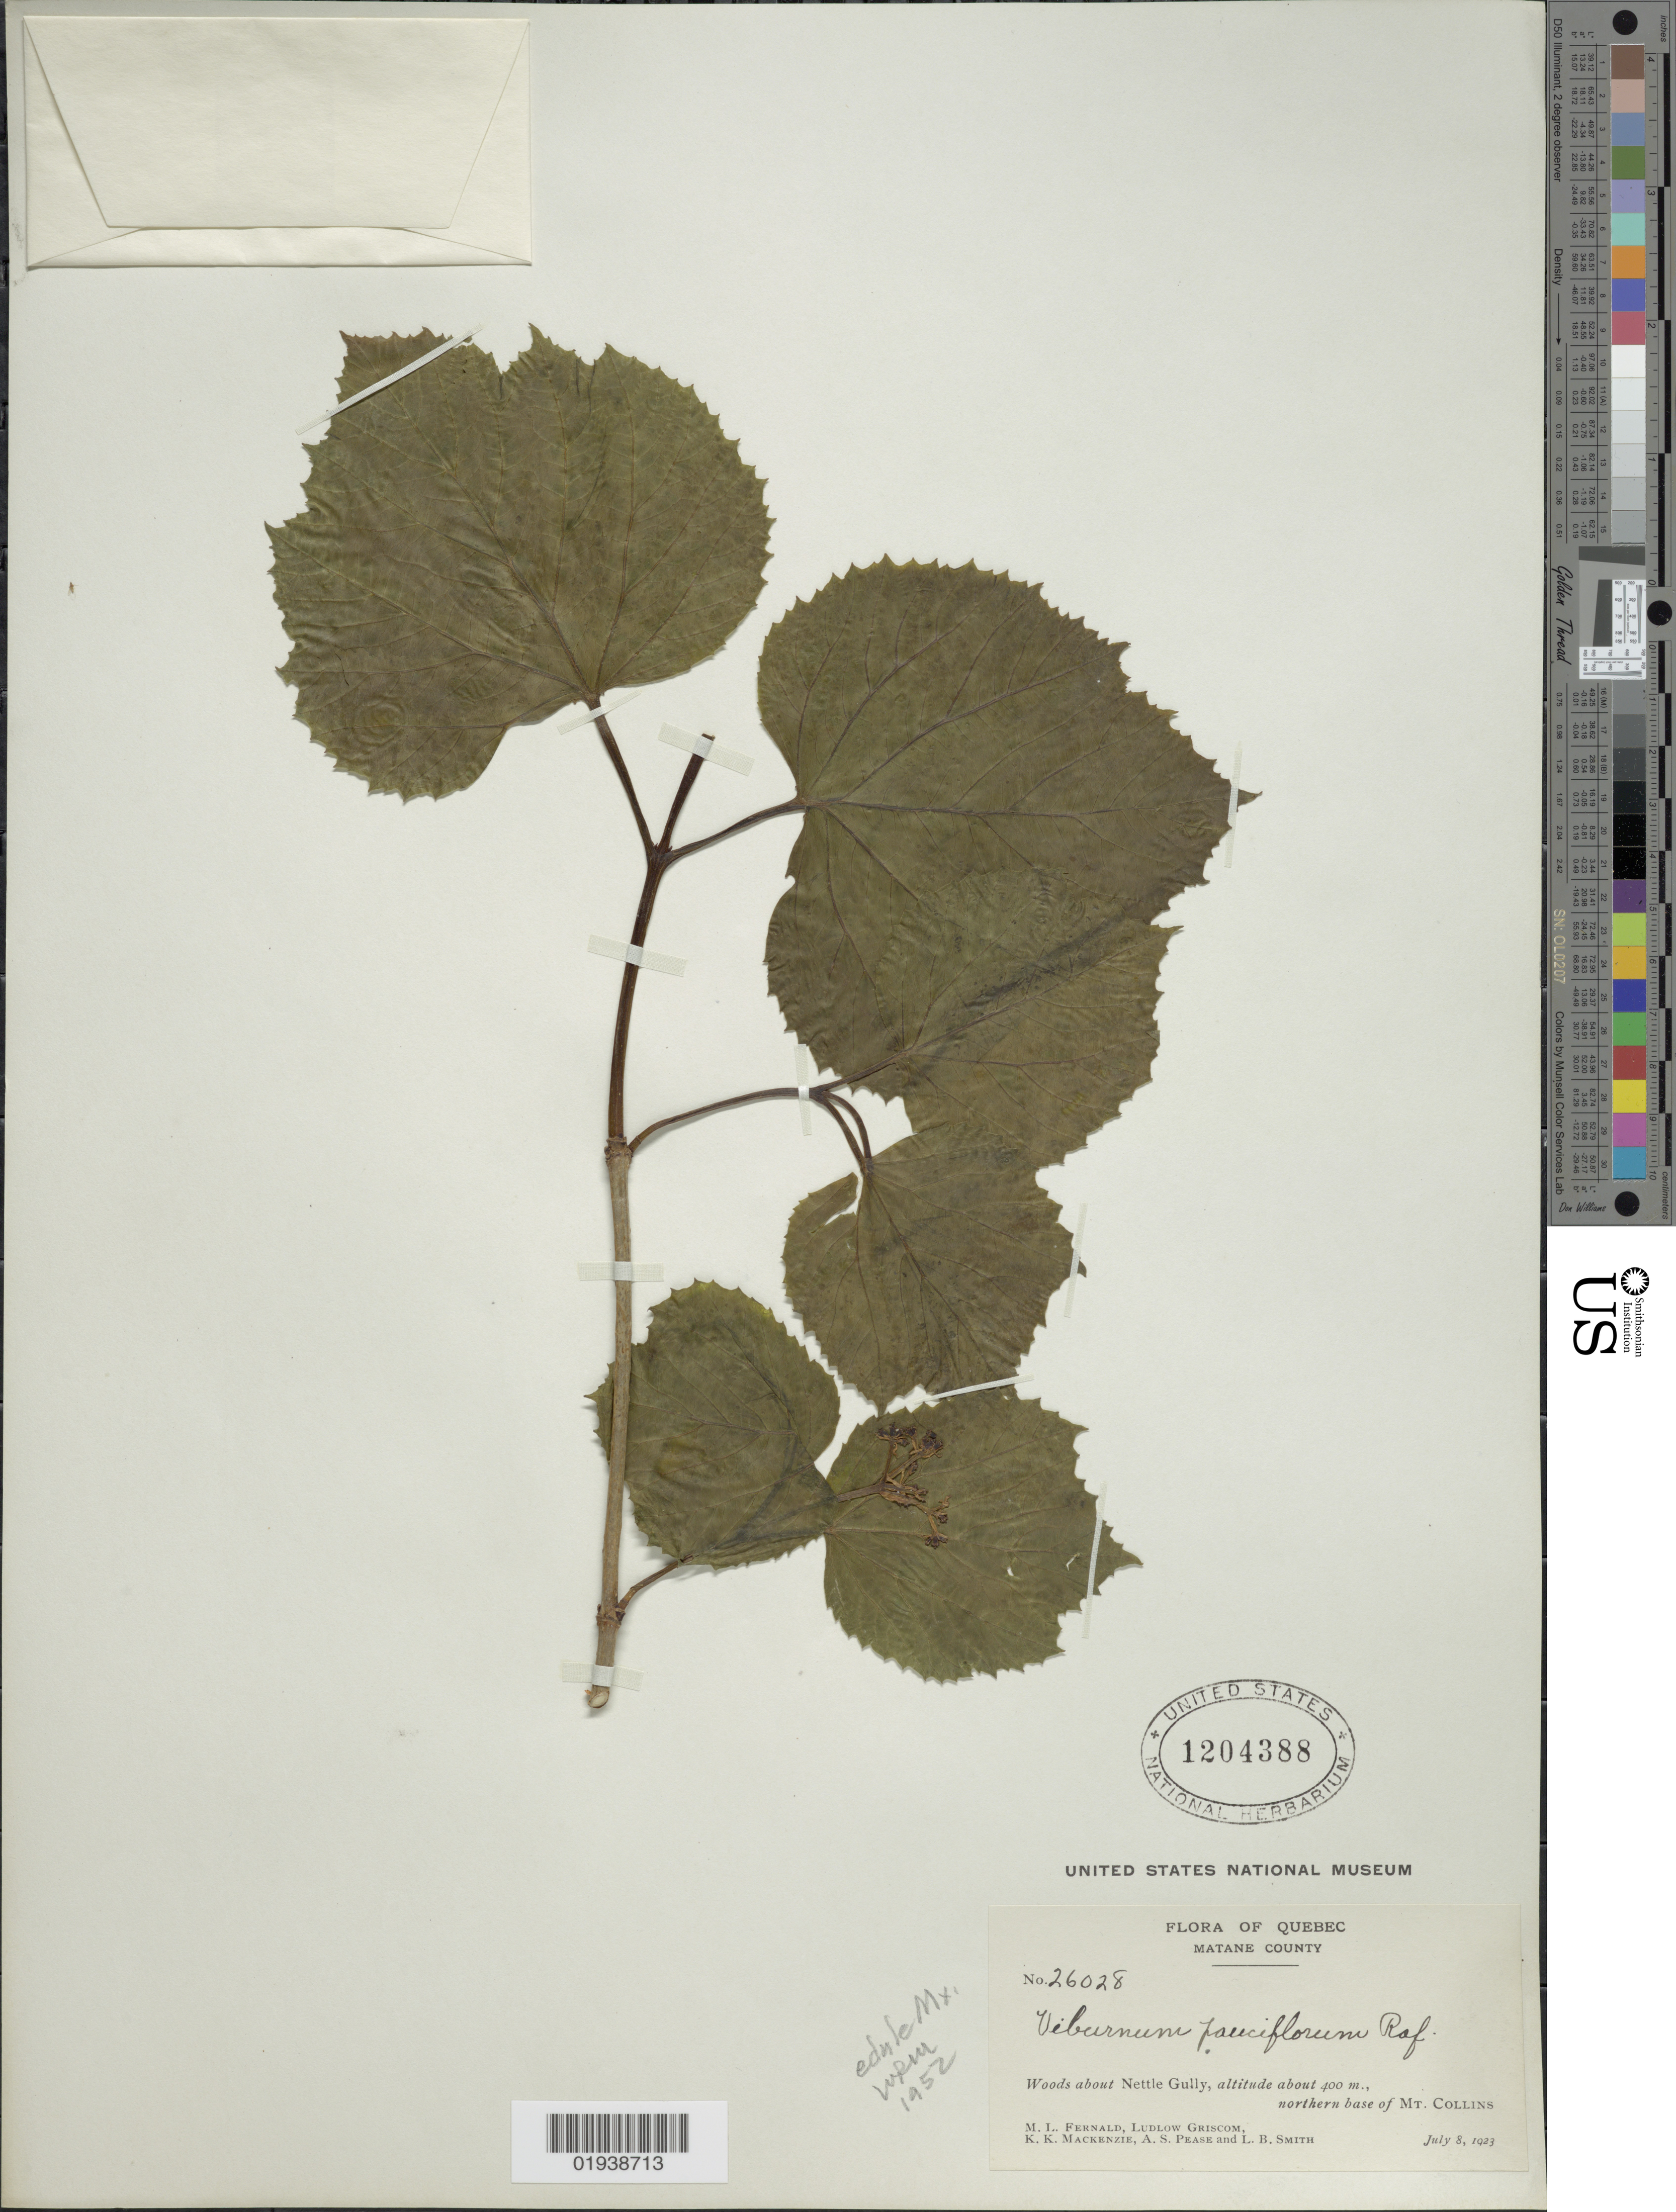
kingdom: Plantae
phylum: Tracheophyta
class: Magnoliopsida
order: Dipsacales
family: Viburnaceae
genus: Viburnum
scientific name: Viburnum edule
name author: (Michx.) Raf.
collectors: M. L. Fernald, L. Griscom, K. K. Mackenzie, A. S. Pease & L. Smith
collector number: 26028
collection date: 1923-07-08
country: Canada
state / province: Quebec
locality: Matane County. Woods about Nettle Gully, northern base of Mt. Collins.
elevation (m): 400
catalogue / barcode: US 1204388